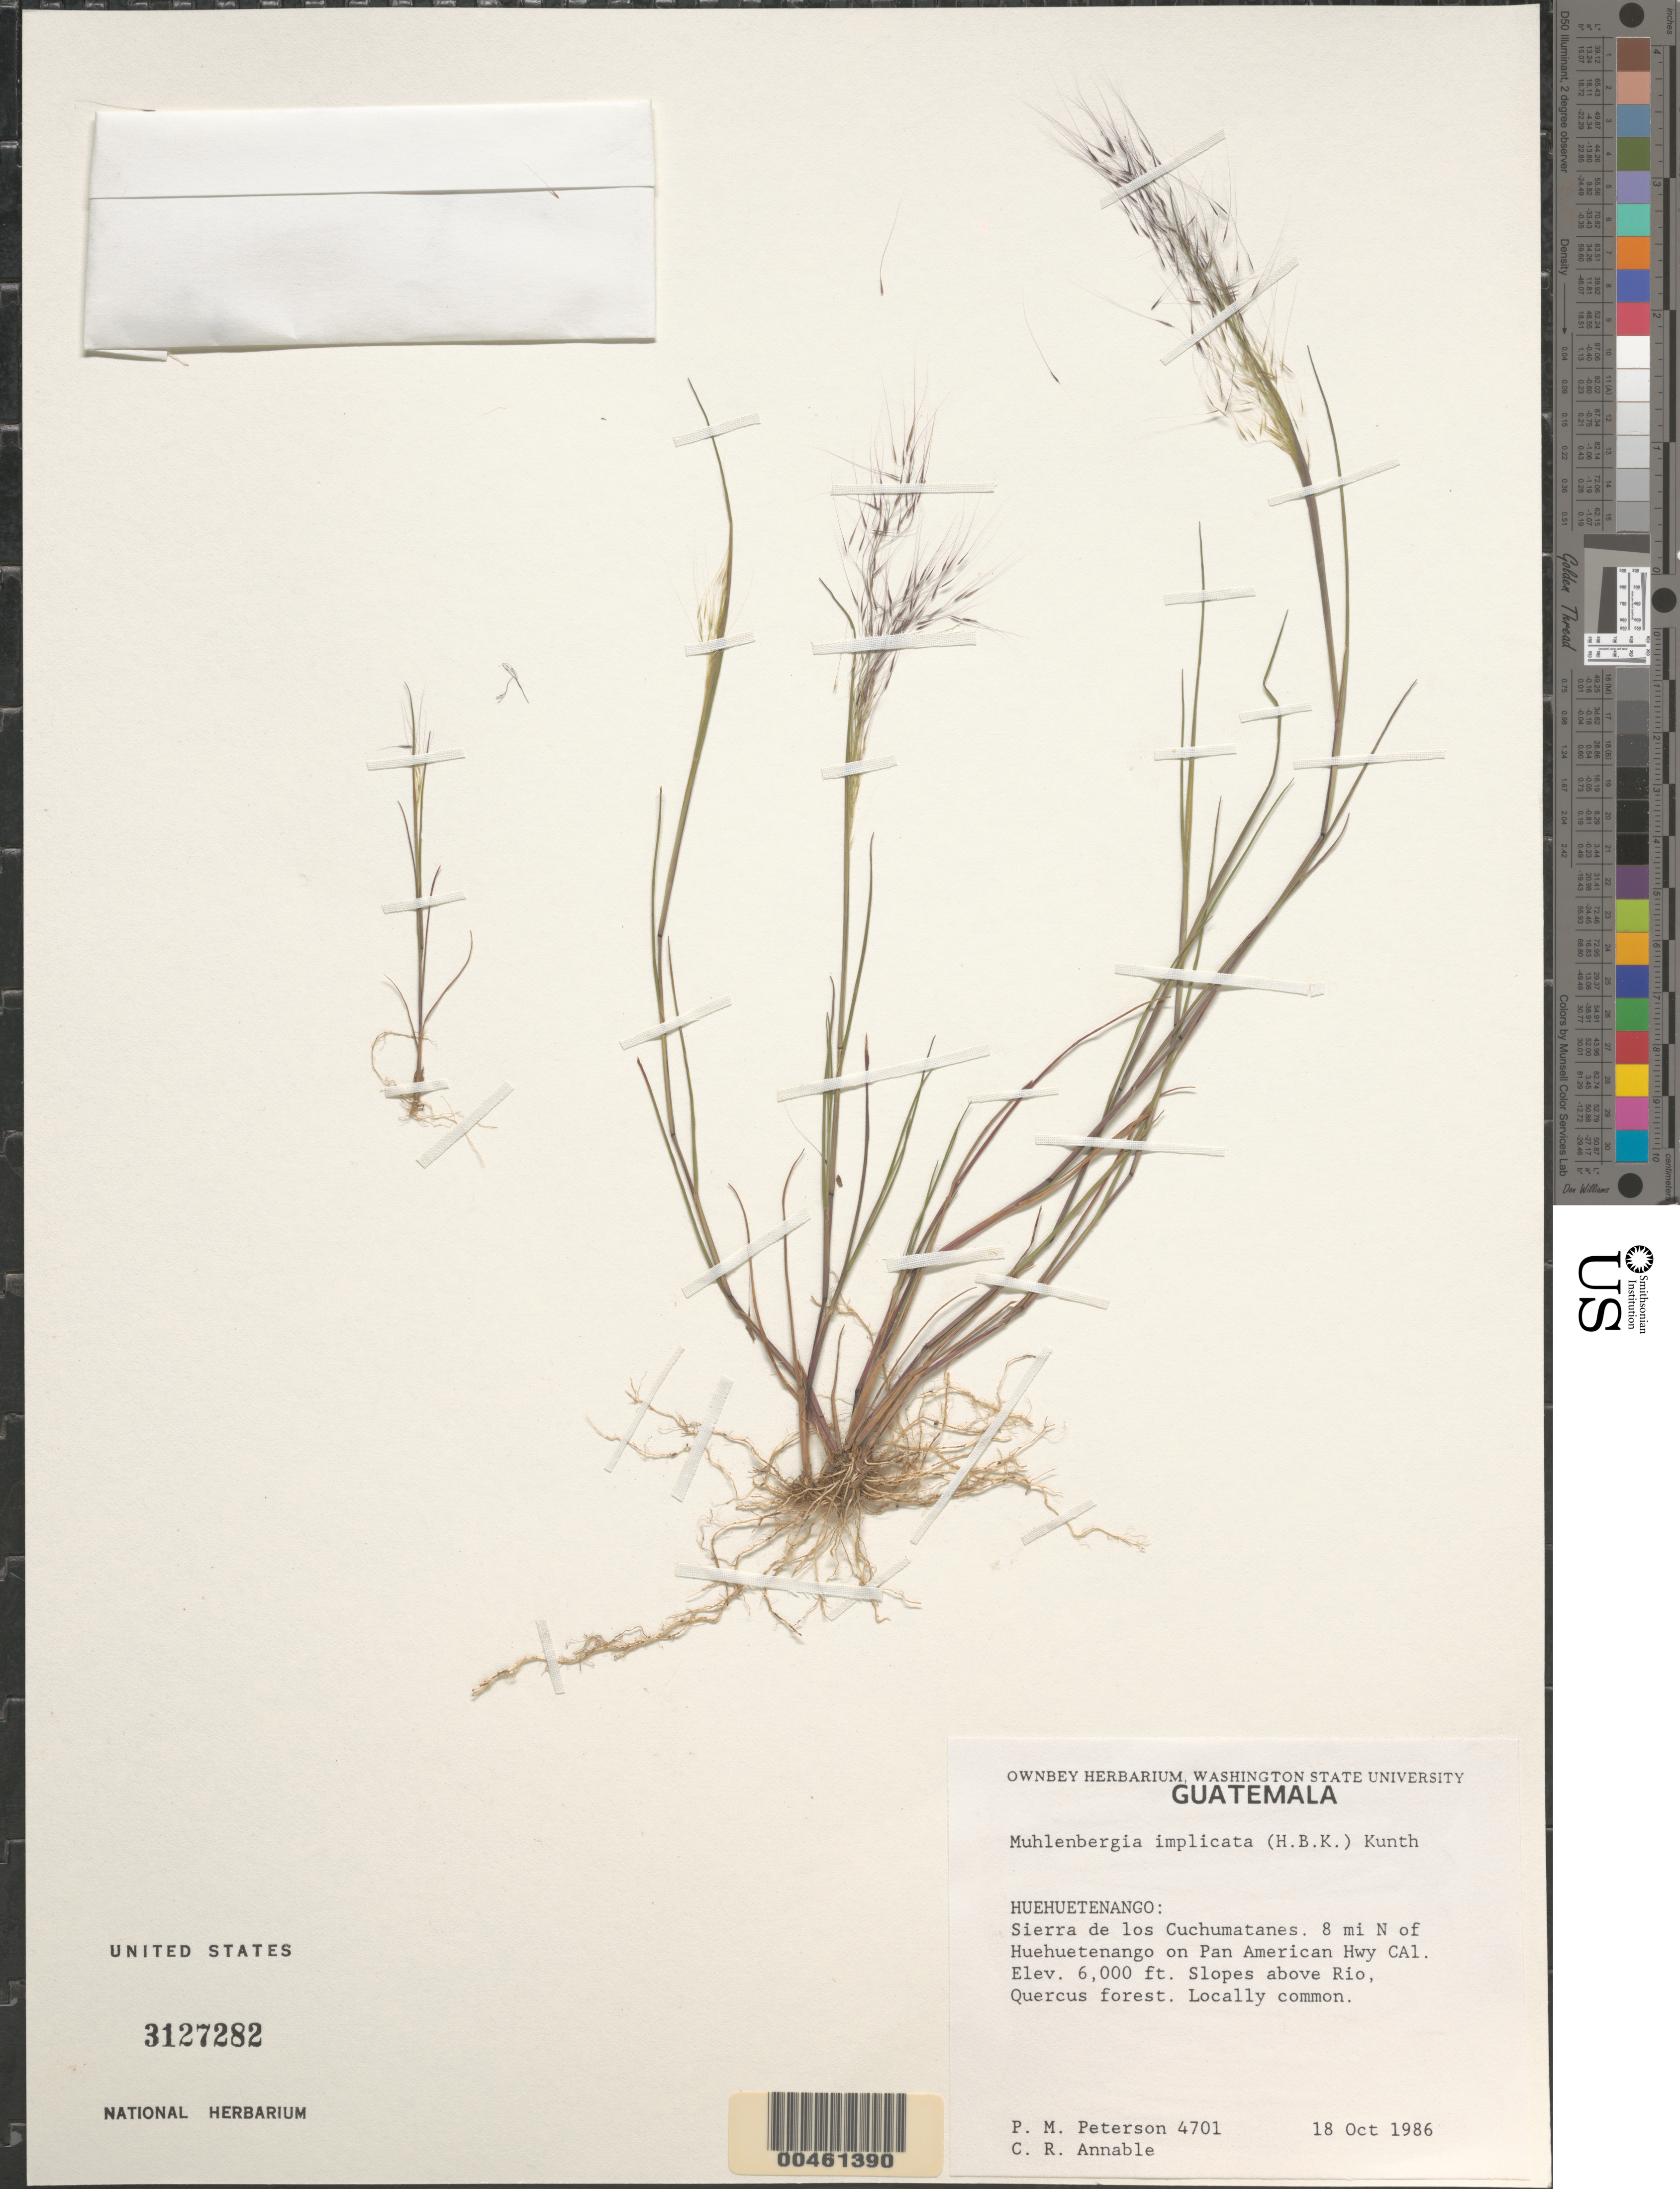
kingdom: Plantae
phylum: Tracheophyta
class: Liliopsida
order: Poales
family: Poaceae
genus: Muhlenbergia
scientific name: Muhlenbergia implicata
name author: (Kunth) Trin.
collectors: P. M. Peterson & C. R. Annable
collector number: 04701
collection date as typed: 18 Oct 1986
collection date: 1986-10-18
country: Guatemala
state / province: Huehuetenango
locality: Sierra de las Cuchumatanes, 8 miles of N of Huehuetenango on Pan American Hwy CA 1.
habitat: Slopes above rio, Quercus forest.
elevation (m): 1829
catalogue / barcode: US 3127282